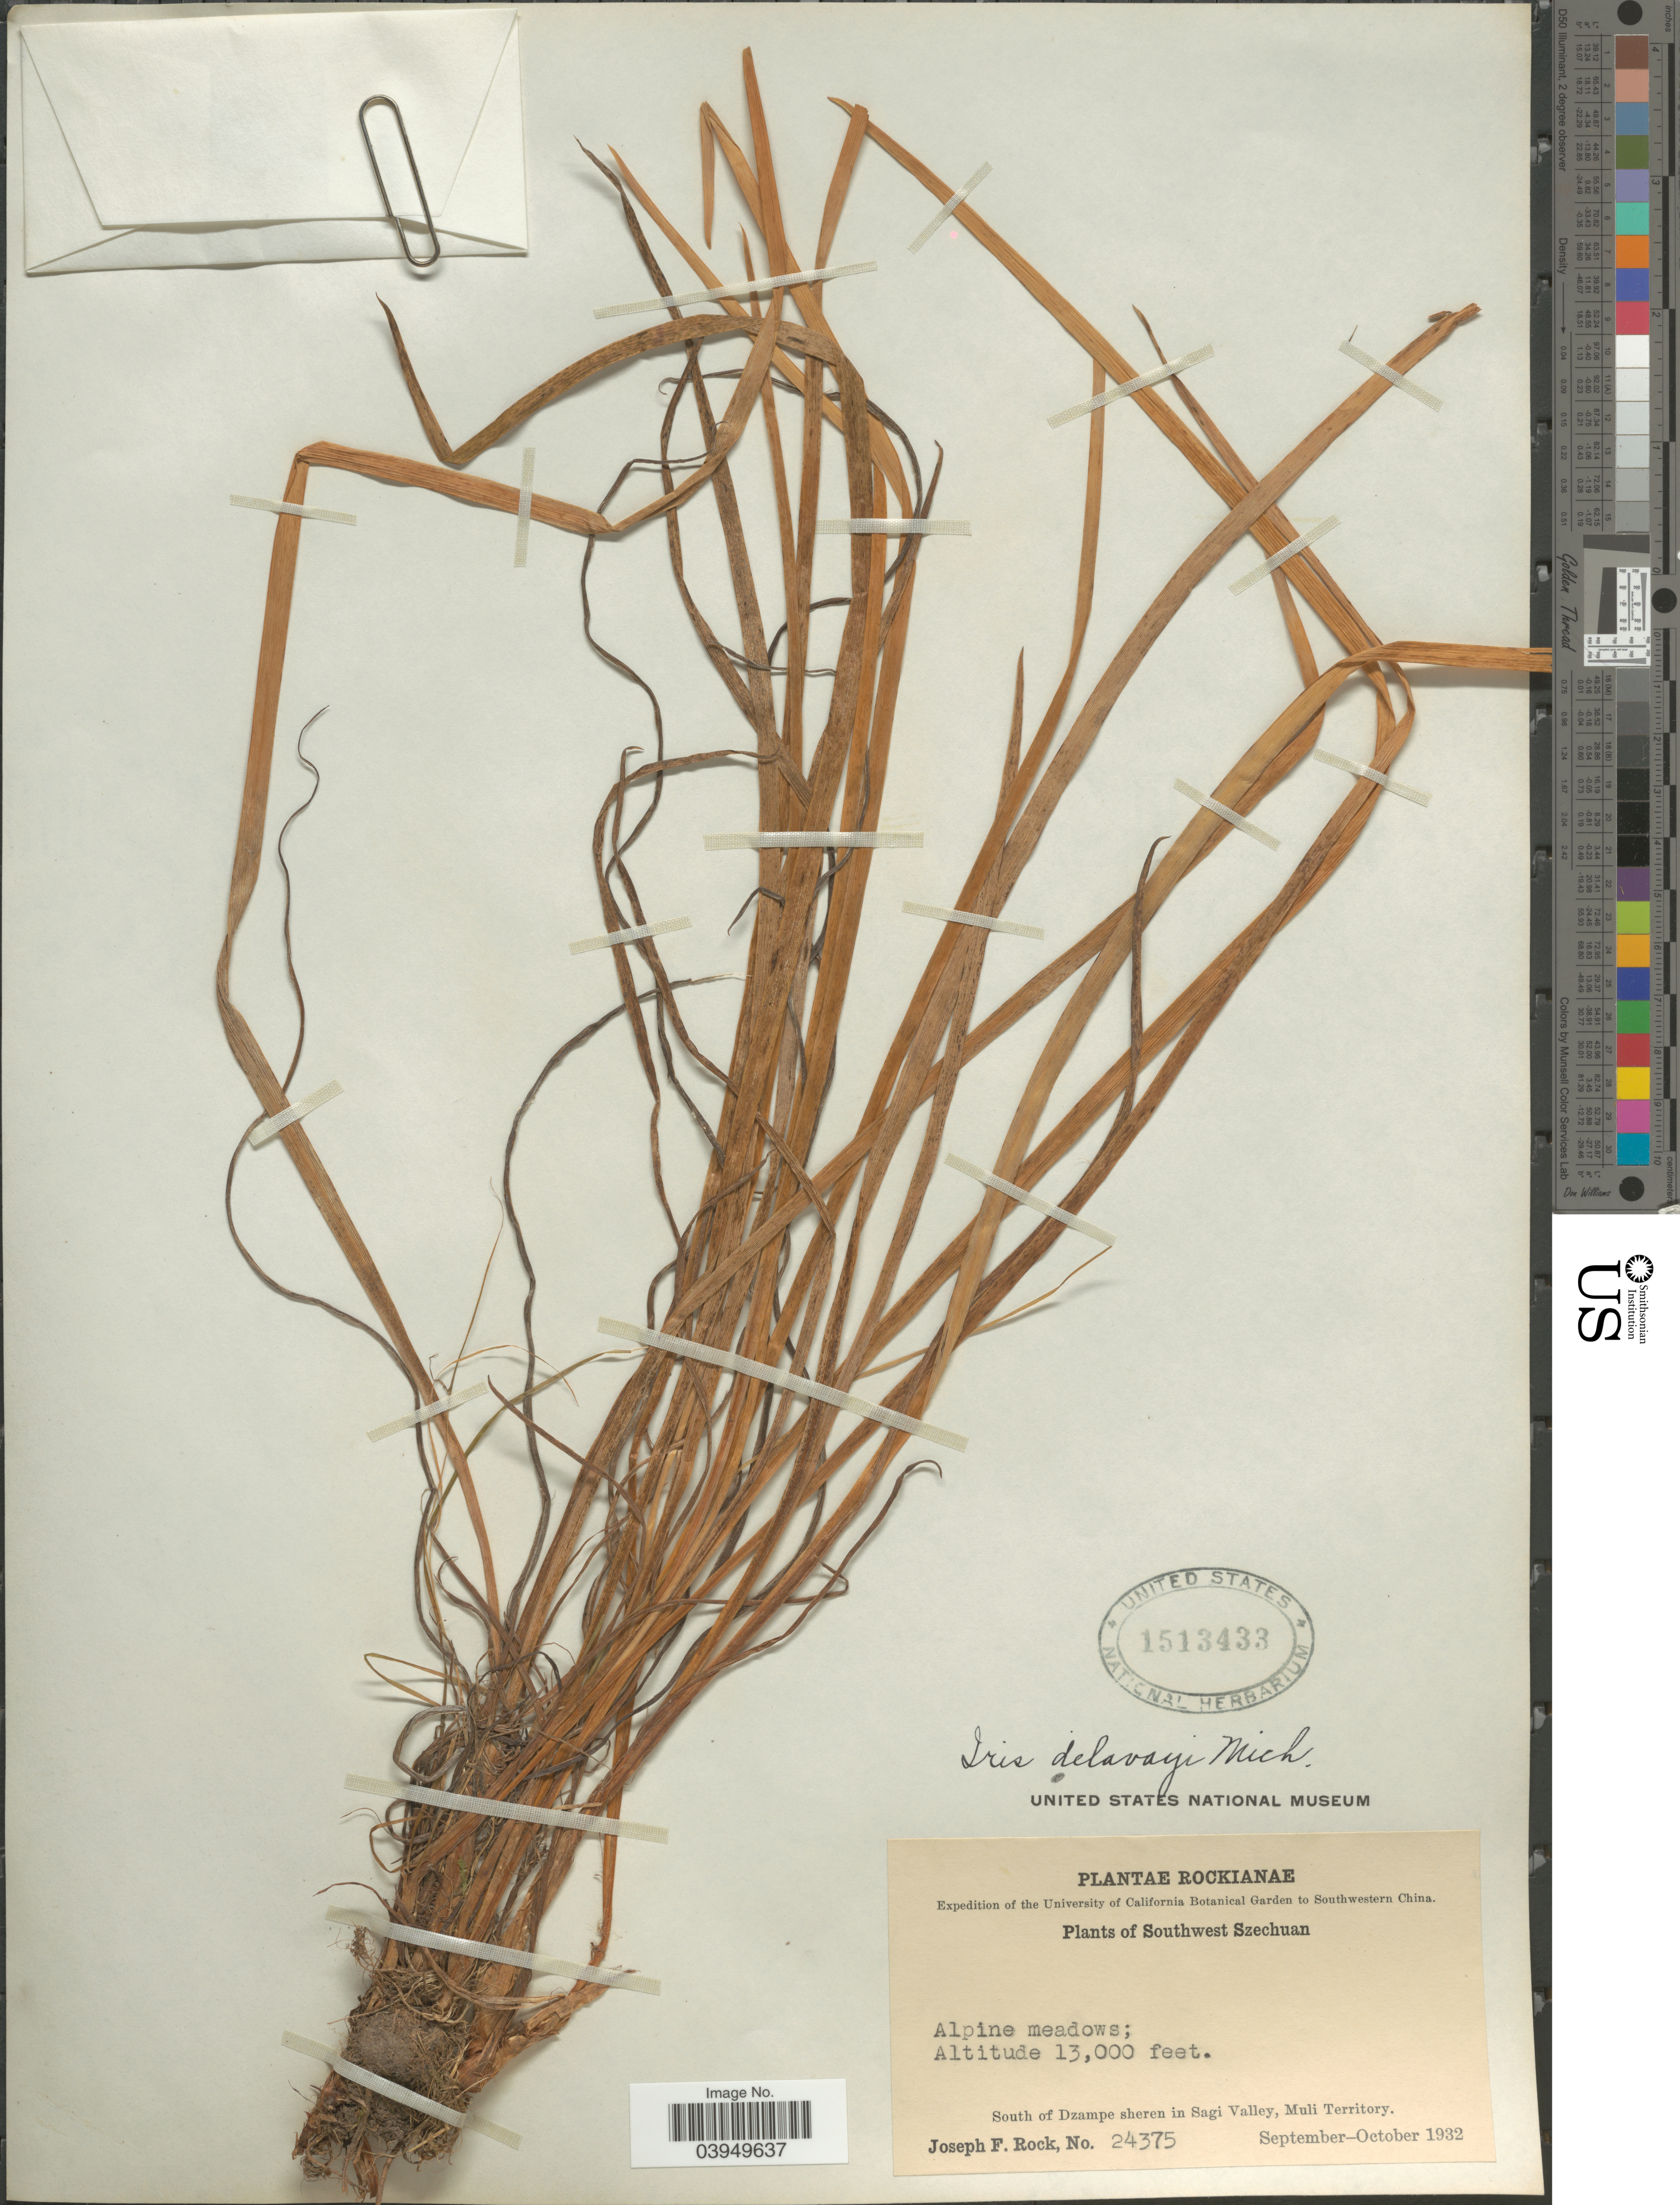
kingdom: Plantae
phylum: Tracheophyta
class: Liliopsida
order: Asparagales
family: Iridaceae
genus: Iris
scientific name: Iris delavayi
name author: Micheli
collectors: J. F. Rock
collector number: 24375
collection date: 1932-09/1932-10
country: China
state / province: Sichuan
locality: Southwestern China. Southwest Szechuan. South of Dzampe sheren in Sagi Valley, Muli Territory.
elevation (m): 3962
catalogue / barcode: US 1513433